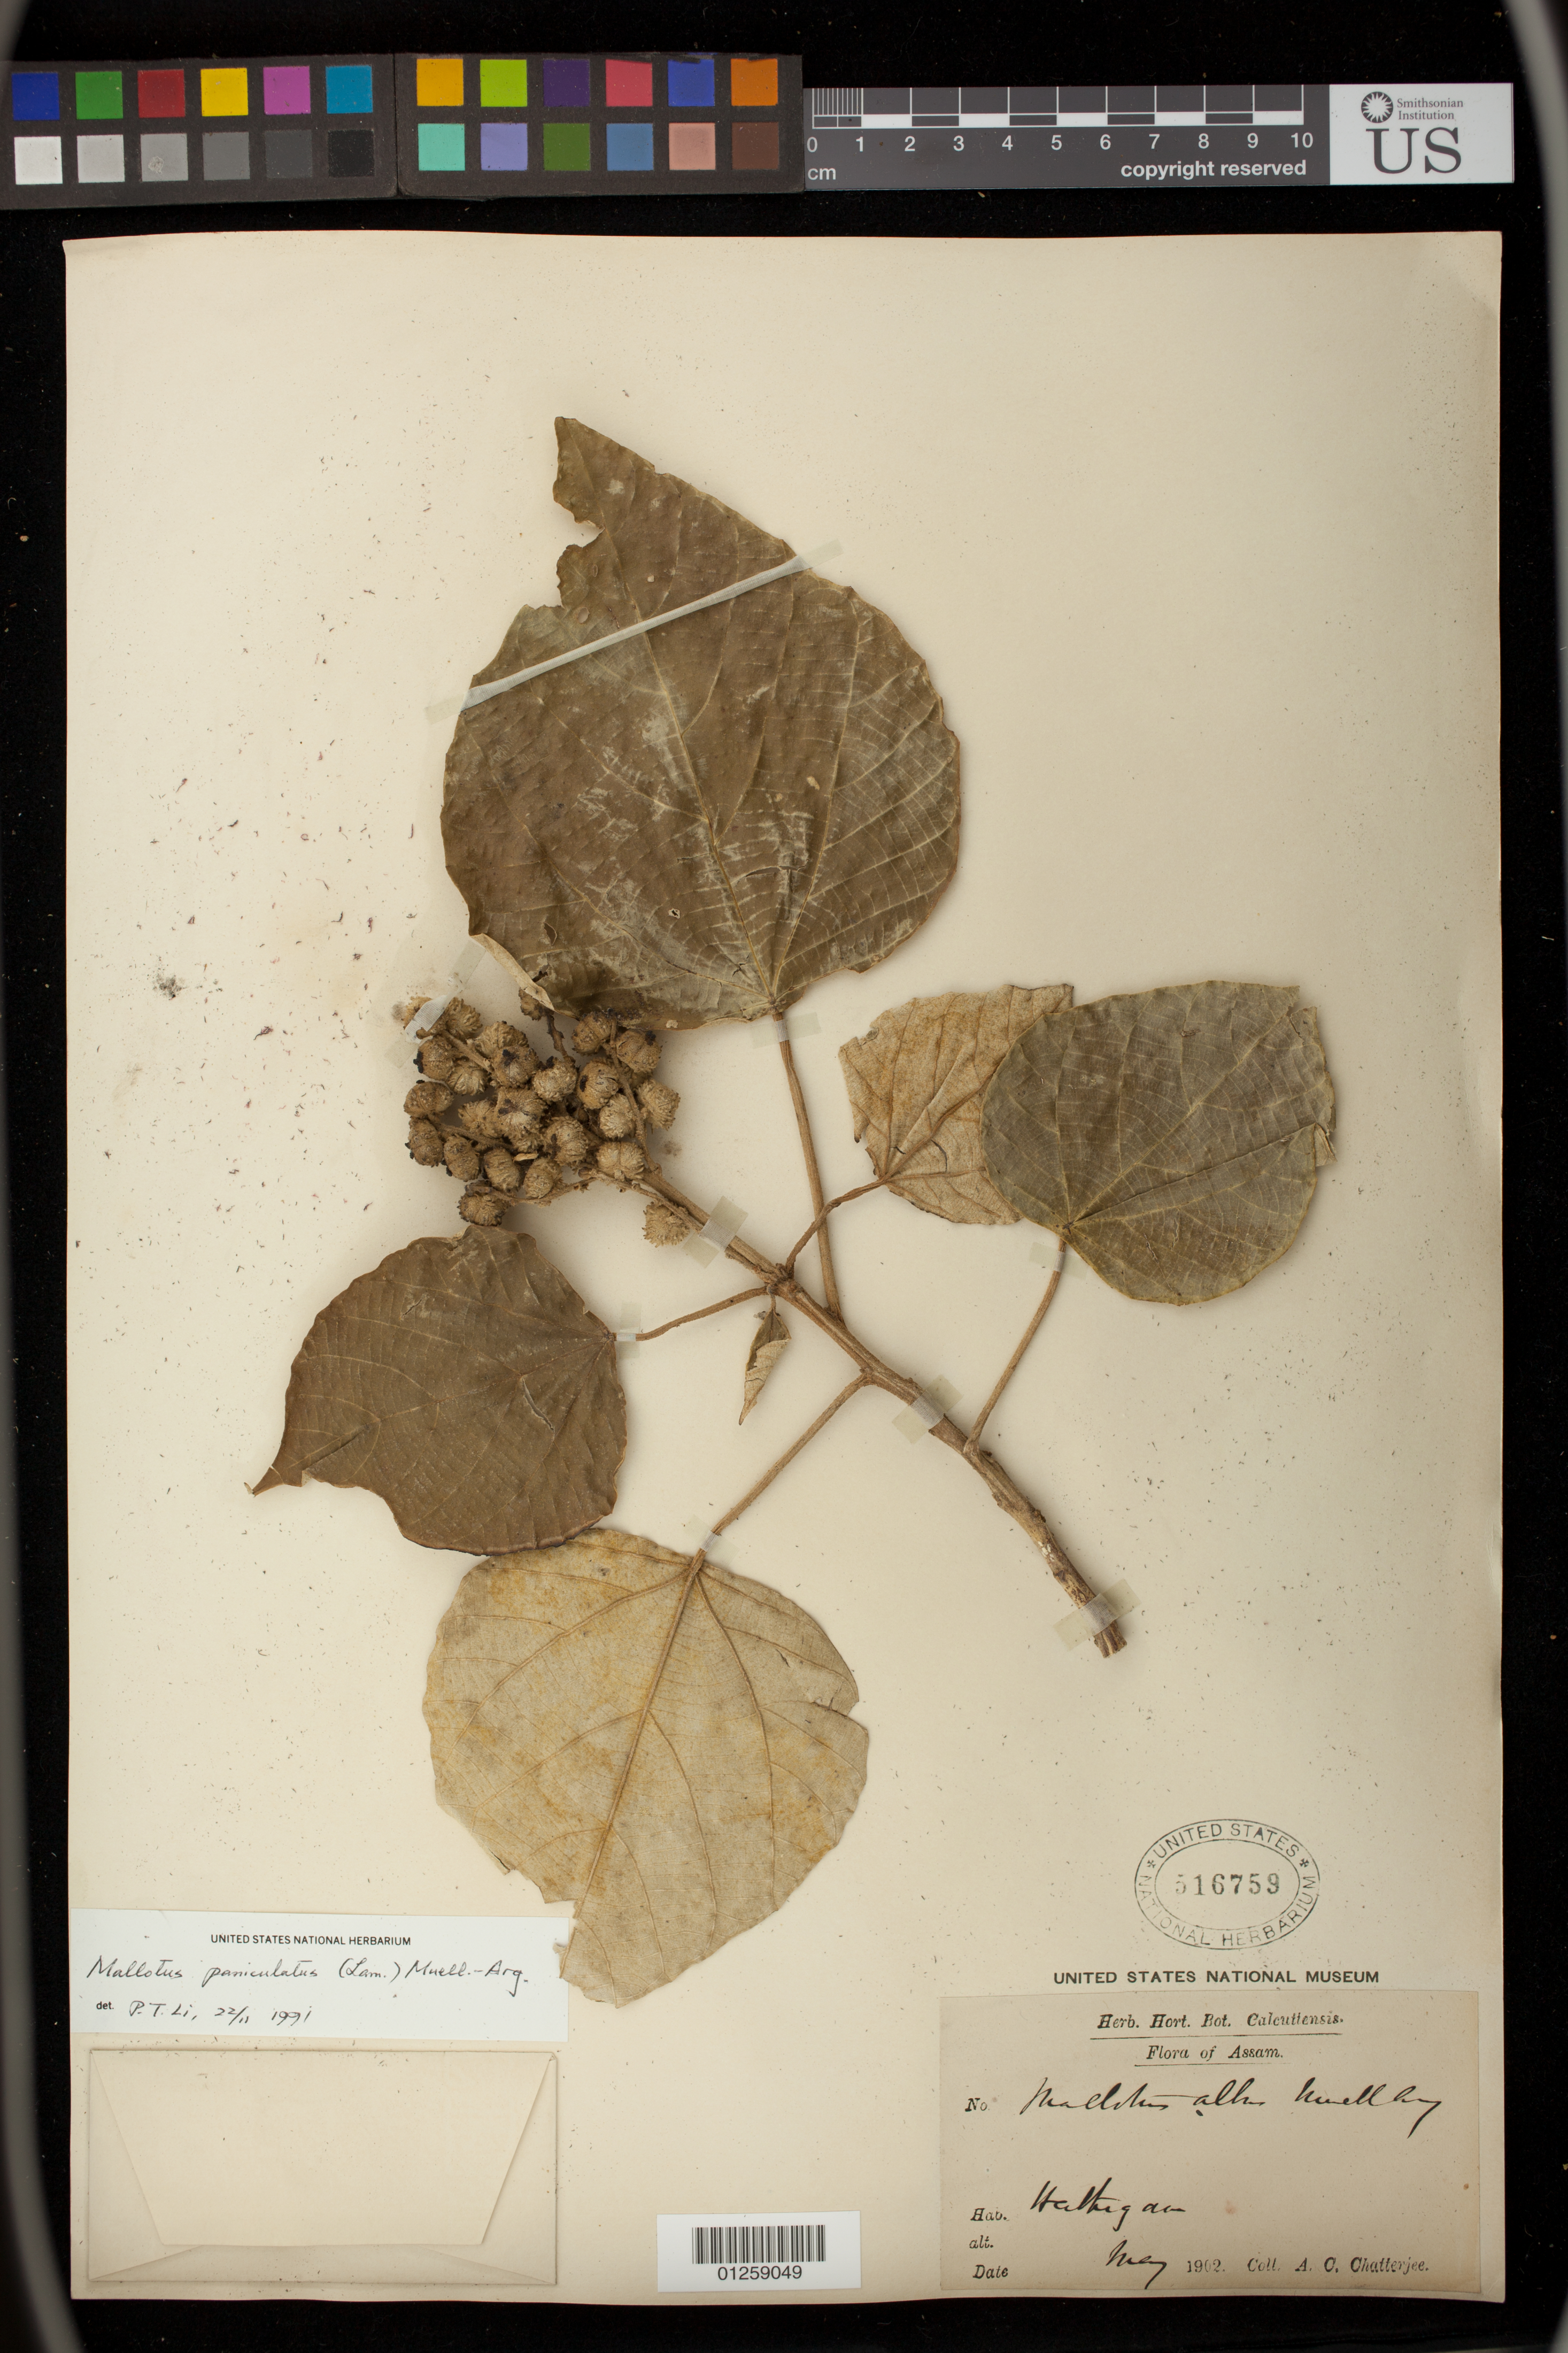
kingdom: Plantae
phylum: Tracheophyta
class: Magnoliopsida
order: Malpighiales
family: Euphorbiaceae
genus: Mallotus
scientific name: Mallotus paniculatus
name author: (Lam.) Müll. Arg.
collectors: A. Chatterjee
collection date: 1902-05-01/1902-05-31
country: India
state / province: Assam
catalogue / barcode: US 516759